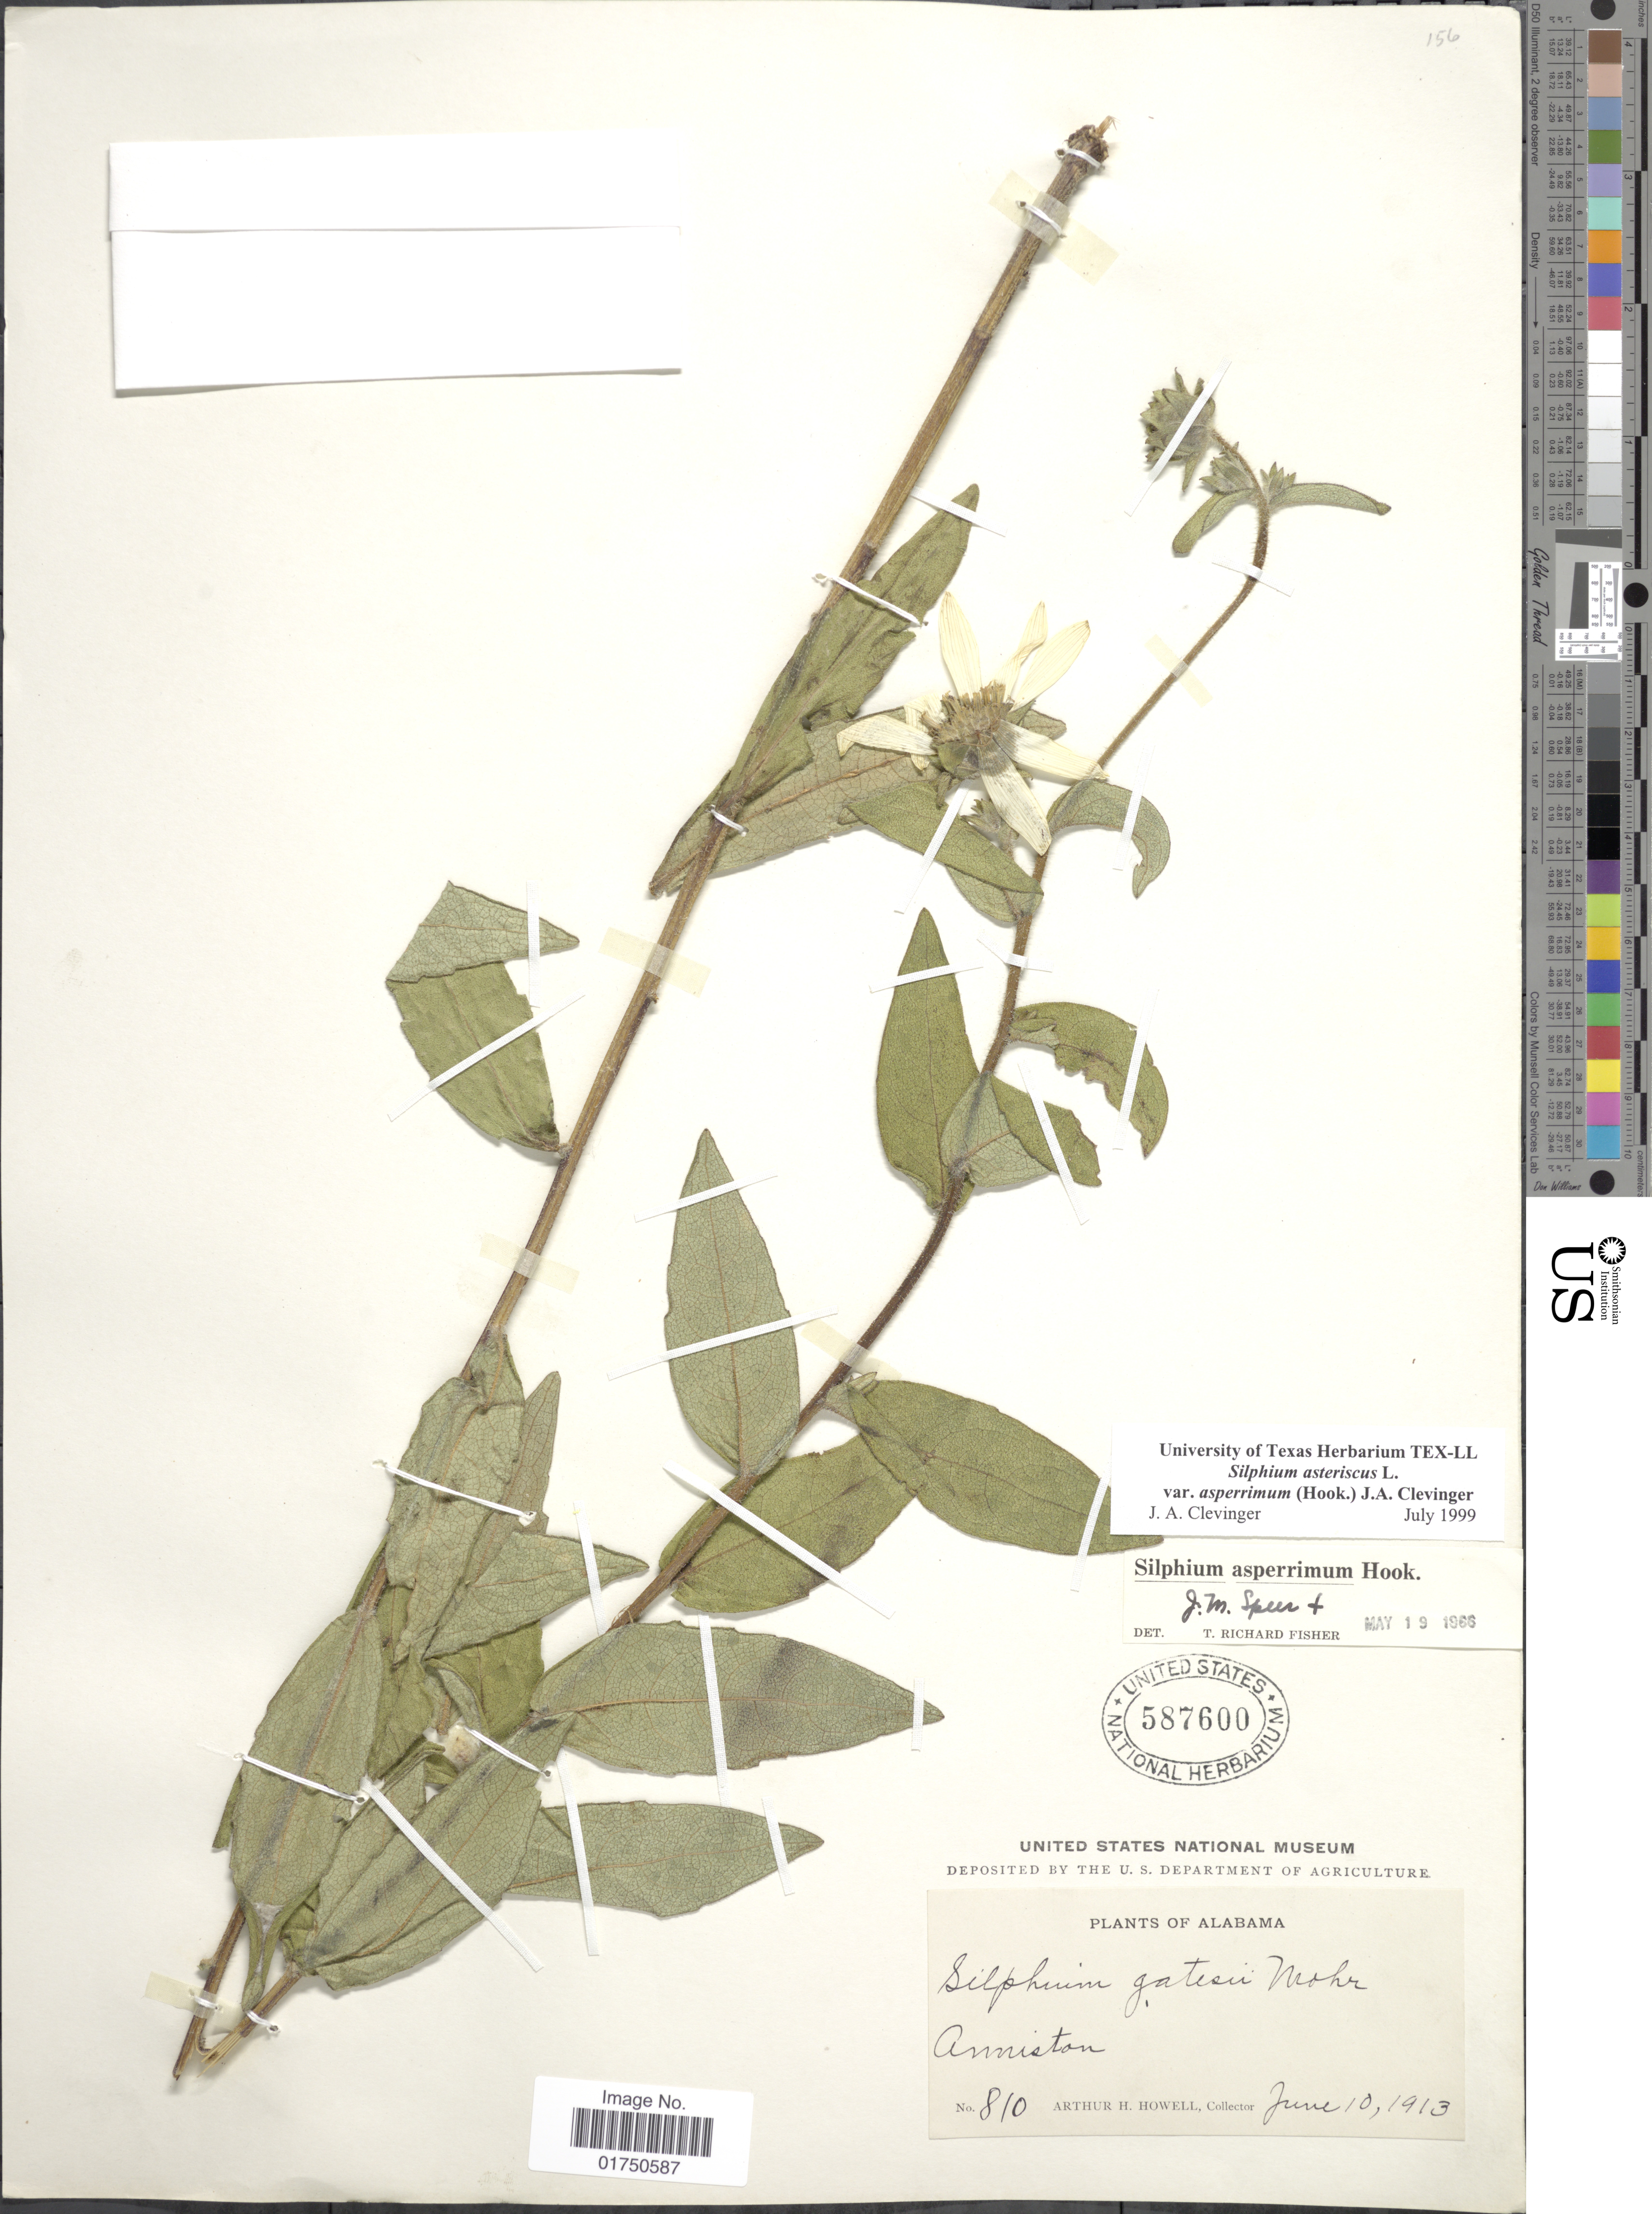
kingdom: Plantae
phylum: Tracheophyta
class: Magnoliopsida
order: Asterales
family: Asteraceae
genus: Silphium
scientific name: Silphium asteriscus var. asperrimum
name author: (Hook.) Clevinger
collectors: A. H. Howell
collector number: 810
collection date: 1913-06-10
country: United States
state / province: Alabama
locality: Anniston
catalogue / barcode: US 587600